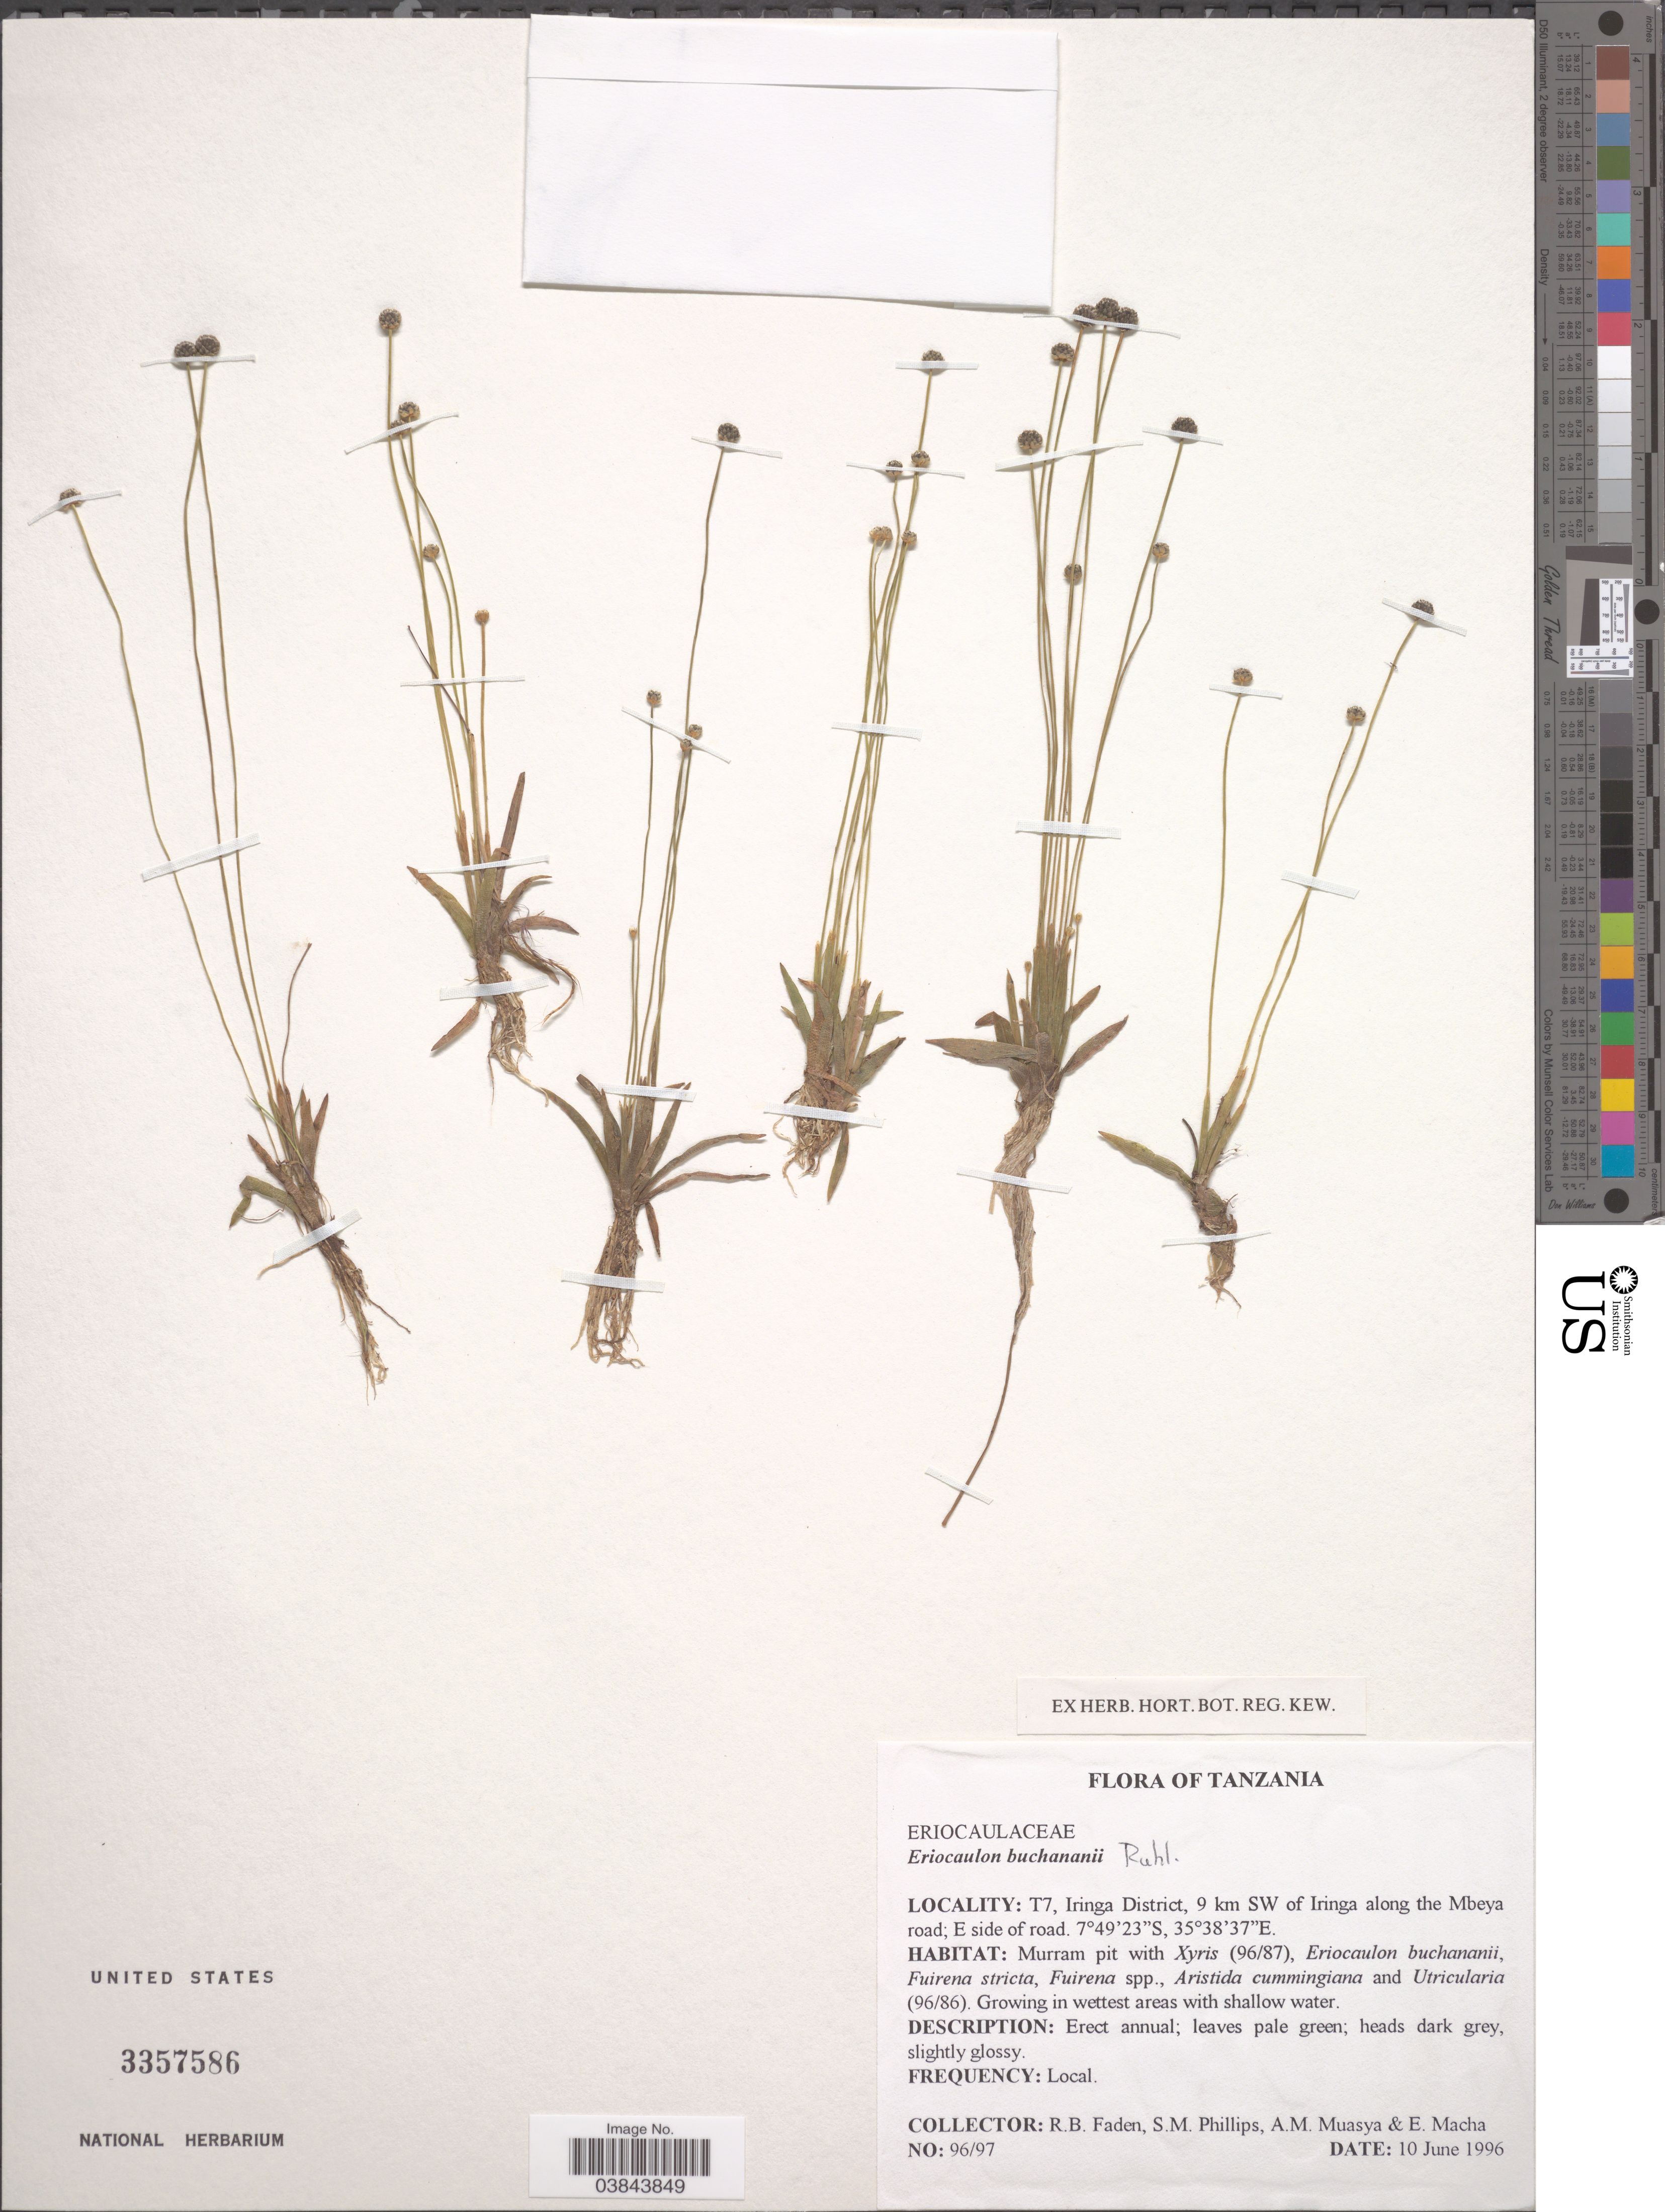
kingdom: Plantae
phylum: Tracheophyta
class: Liliopsida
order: Poales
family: Eriocaulaceae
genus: Eriocaulon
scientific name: Eriocaulon buchananii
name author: Ruhland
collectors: R. B. Faden, S. M. Phillips, A. Muasya & E. Macha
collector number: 96/97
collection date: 1996-06-10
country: Tanzania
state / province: Iringa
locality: T7, Iringa District, 9 km SW of Iringa along the Mbeya road; E side of road.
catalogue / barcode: US 3357586